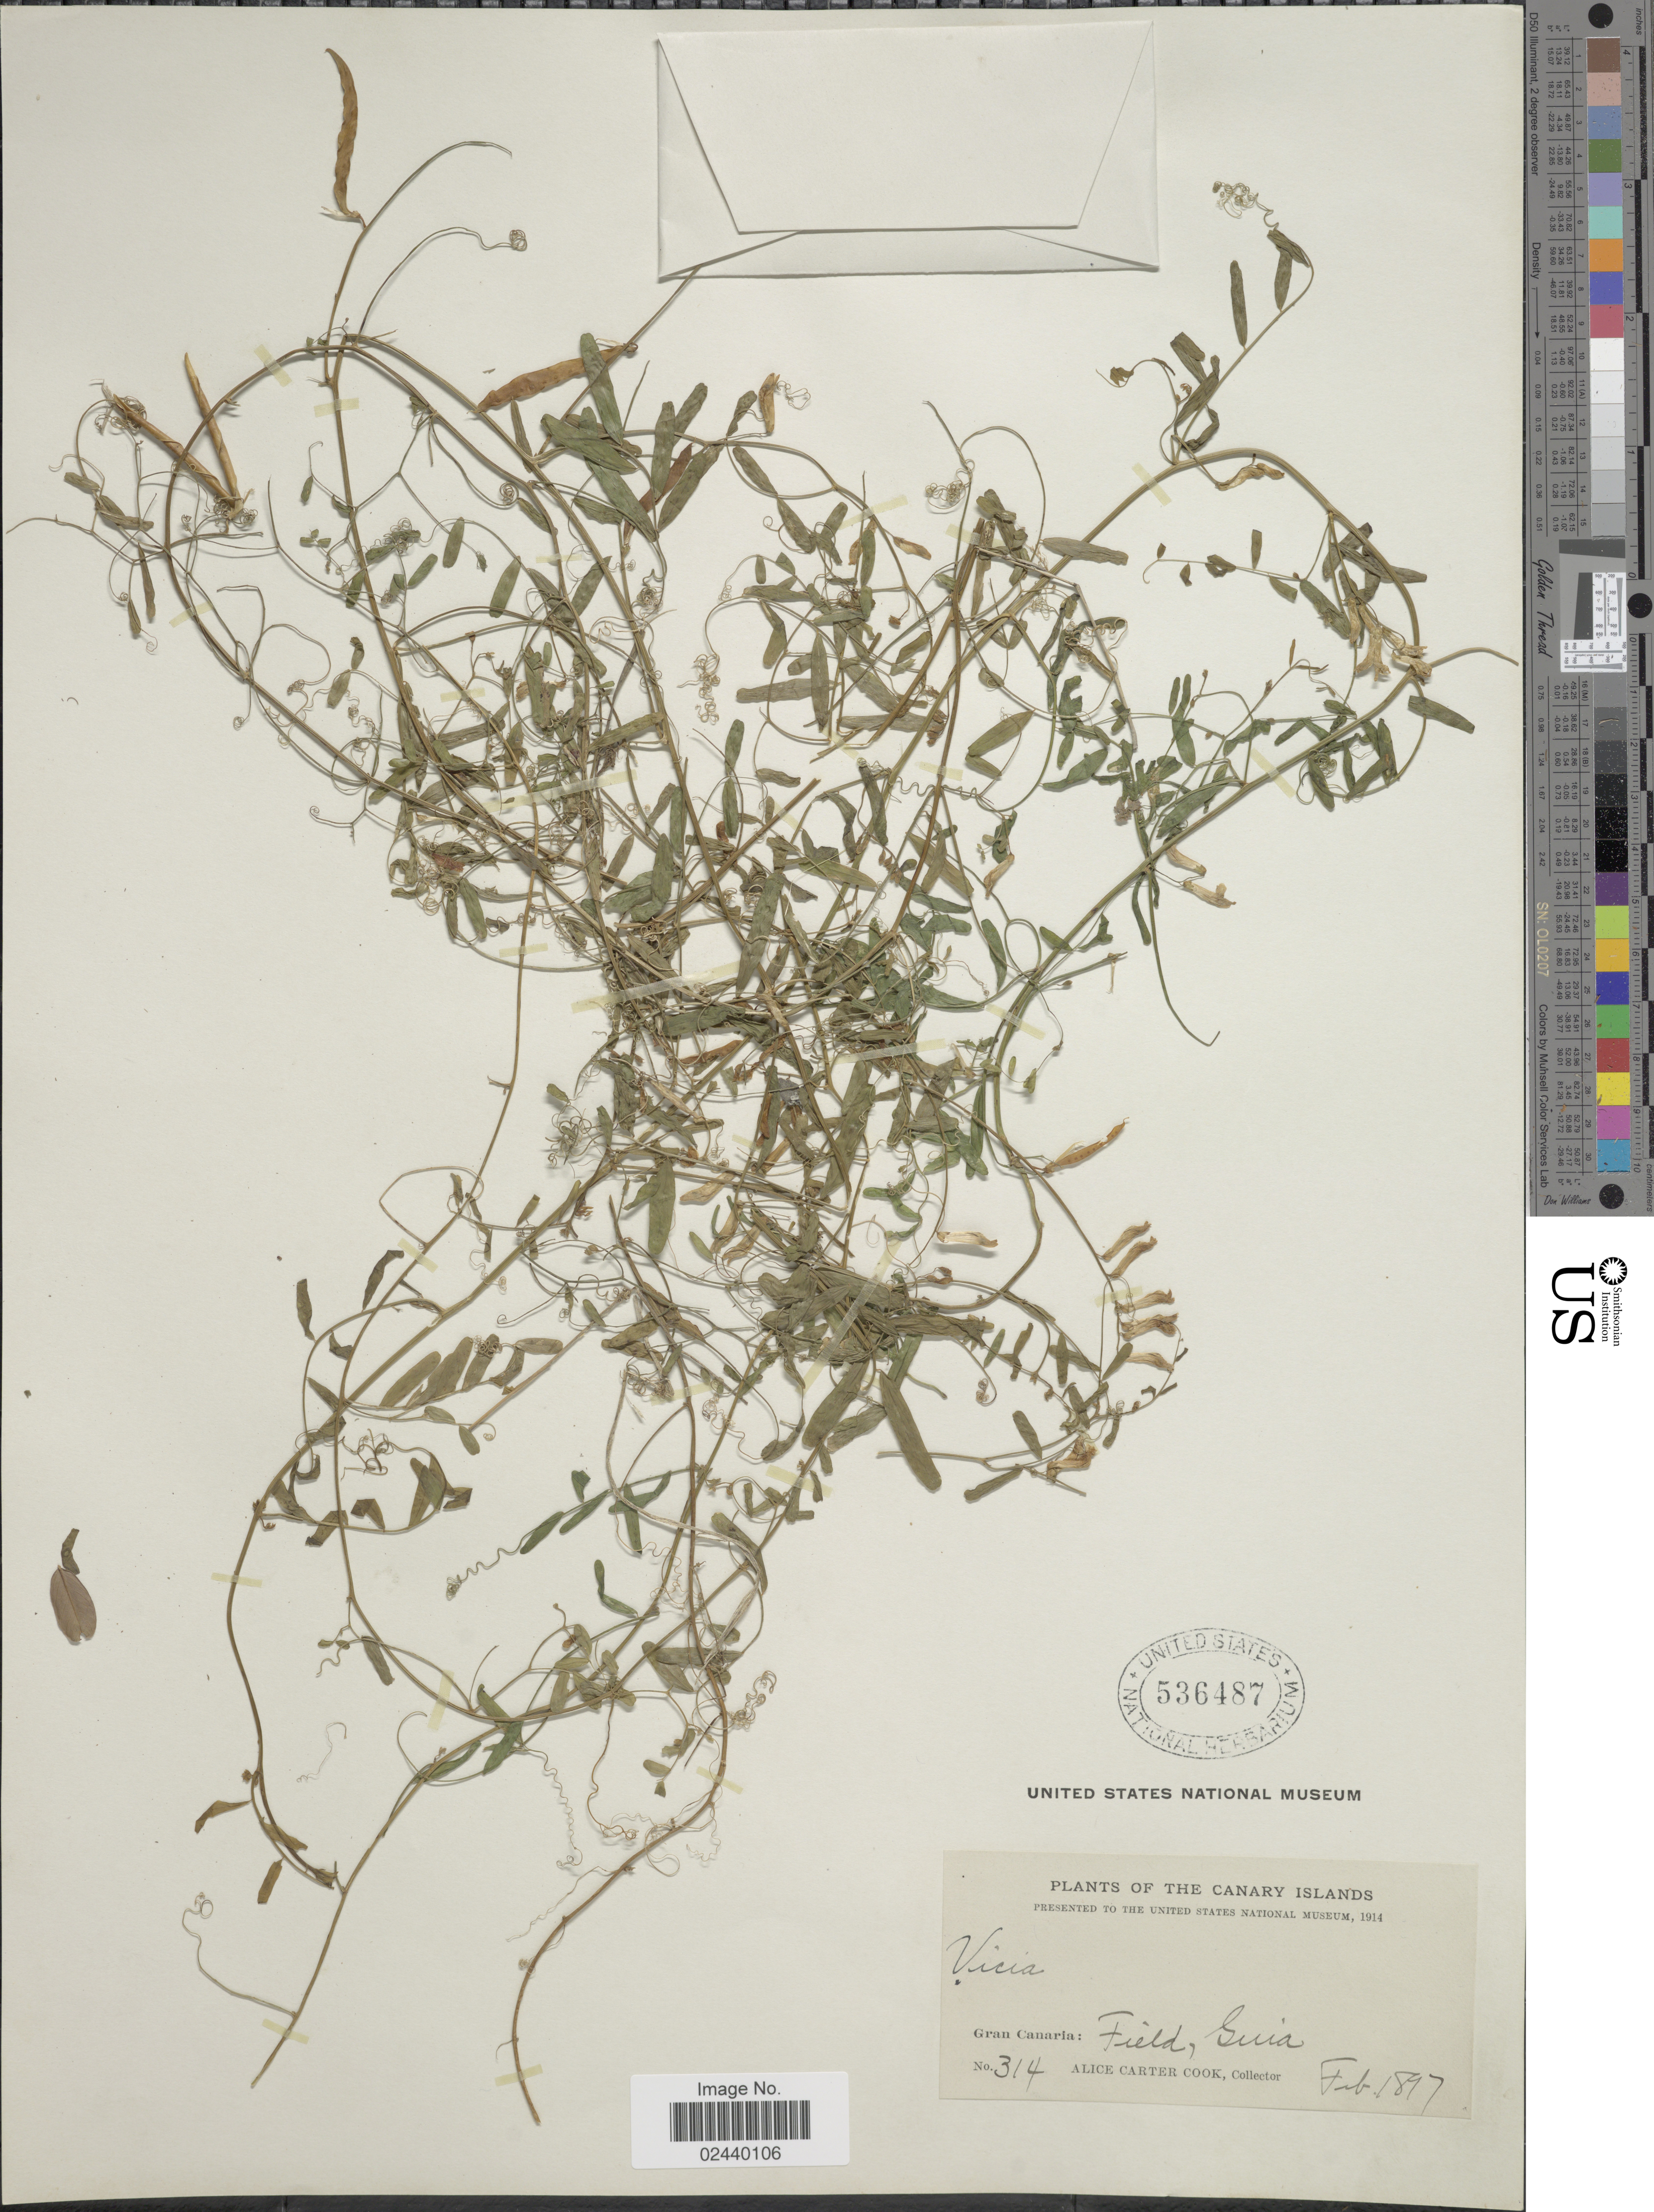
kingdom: Plantae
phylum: Tracheophyta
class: Magnoliopsida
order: Fabales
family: Fabaceae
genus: Vicia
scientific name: Vicia sp.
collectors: Alice C. Cook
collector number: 314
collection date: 1897-02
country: Spain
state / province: Canarias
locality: The Canary Islands, Gran Canaria: Field, Guia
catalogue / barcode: US 536487